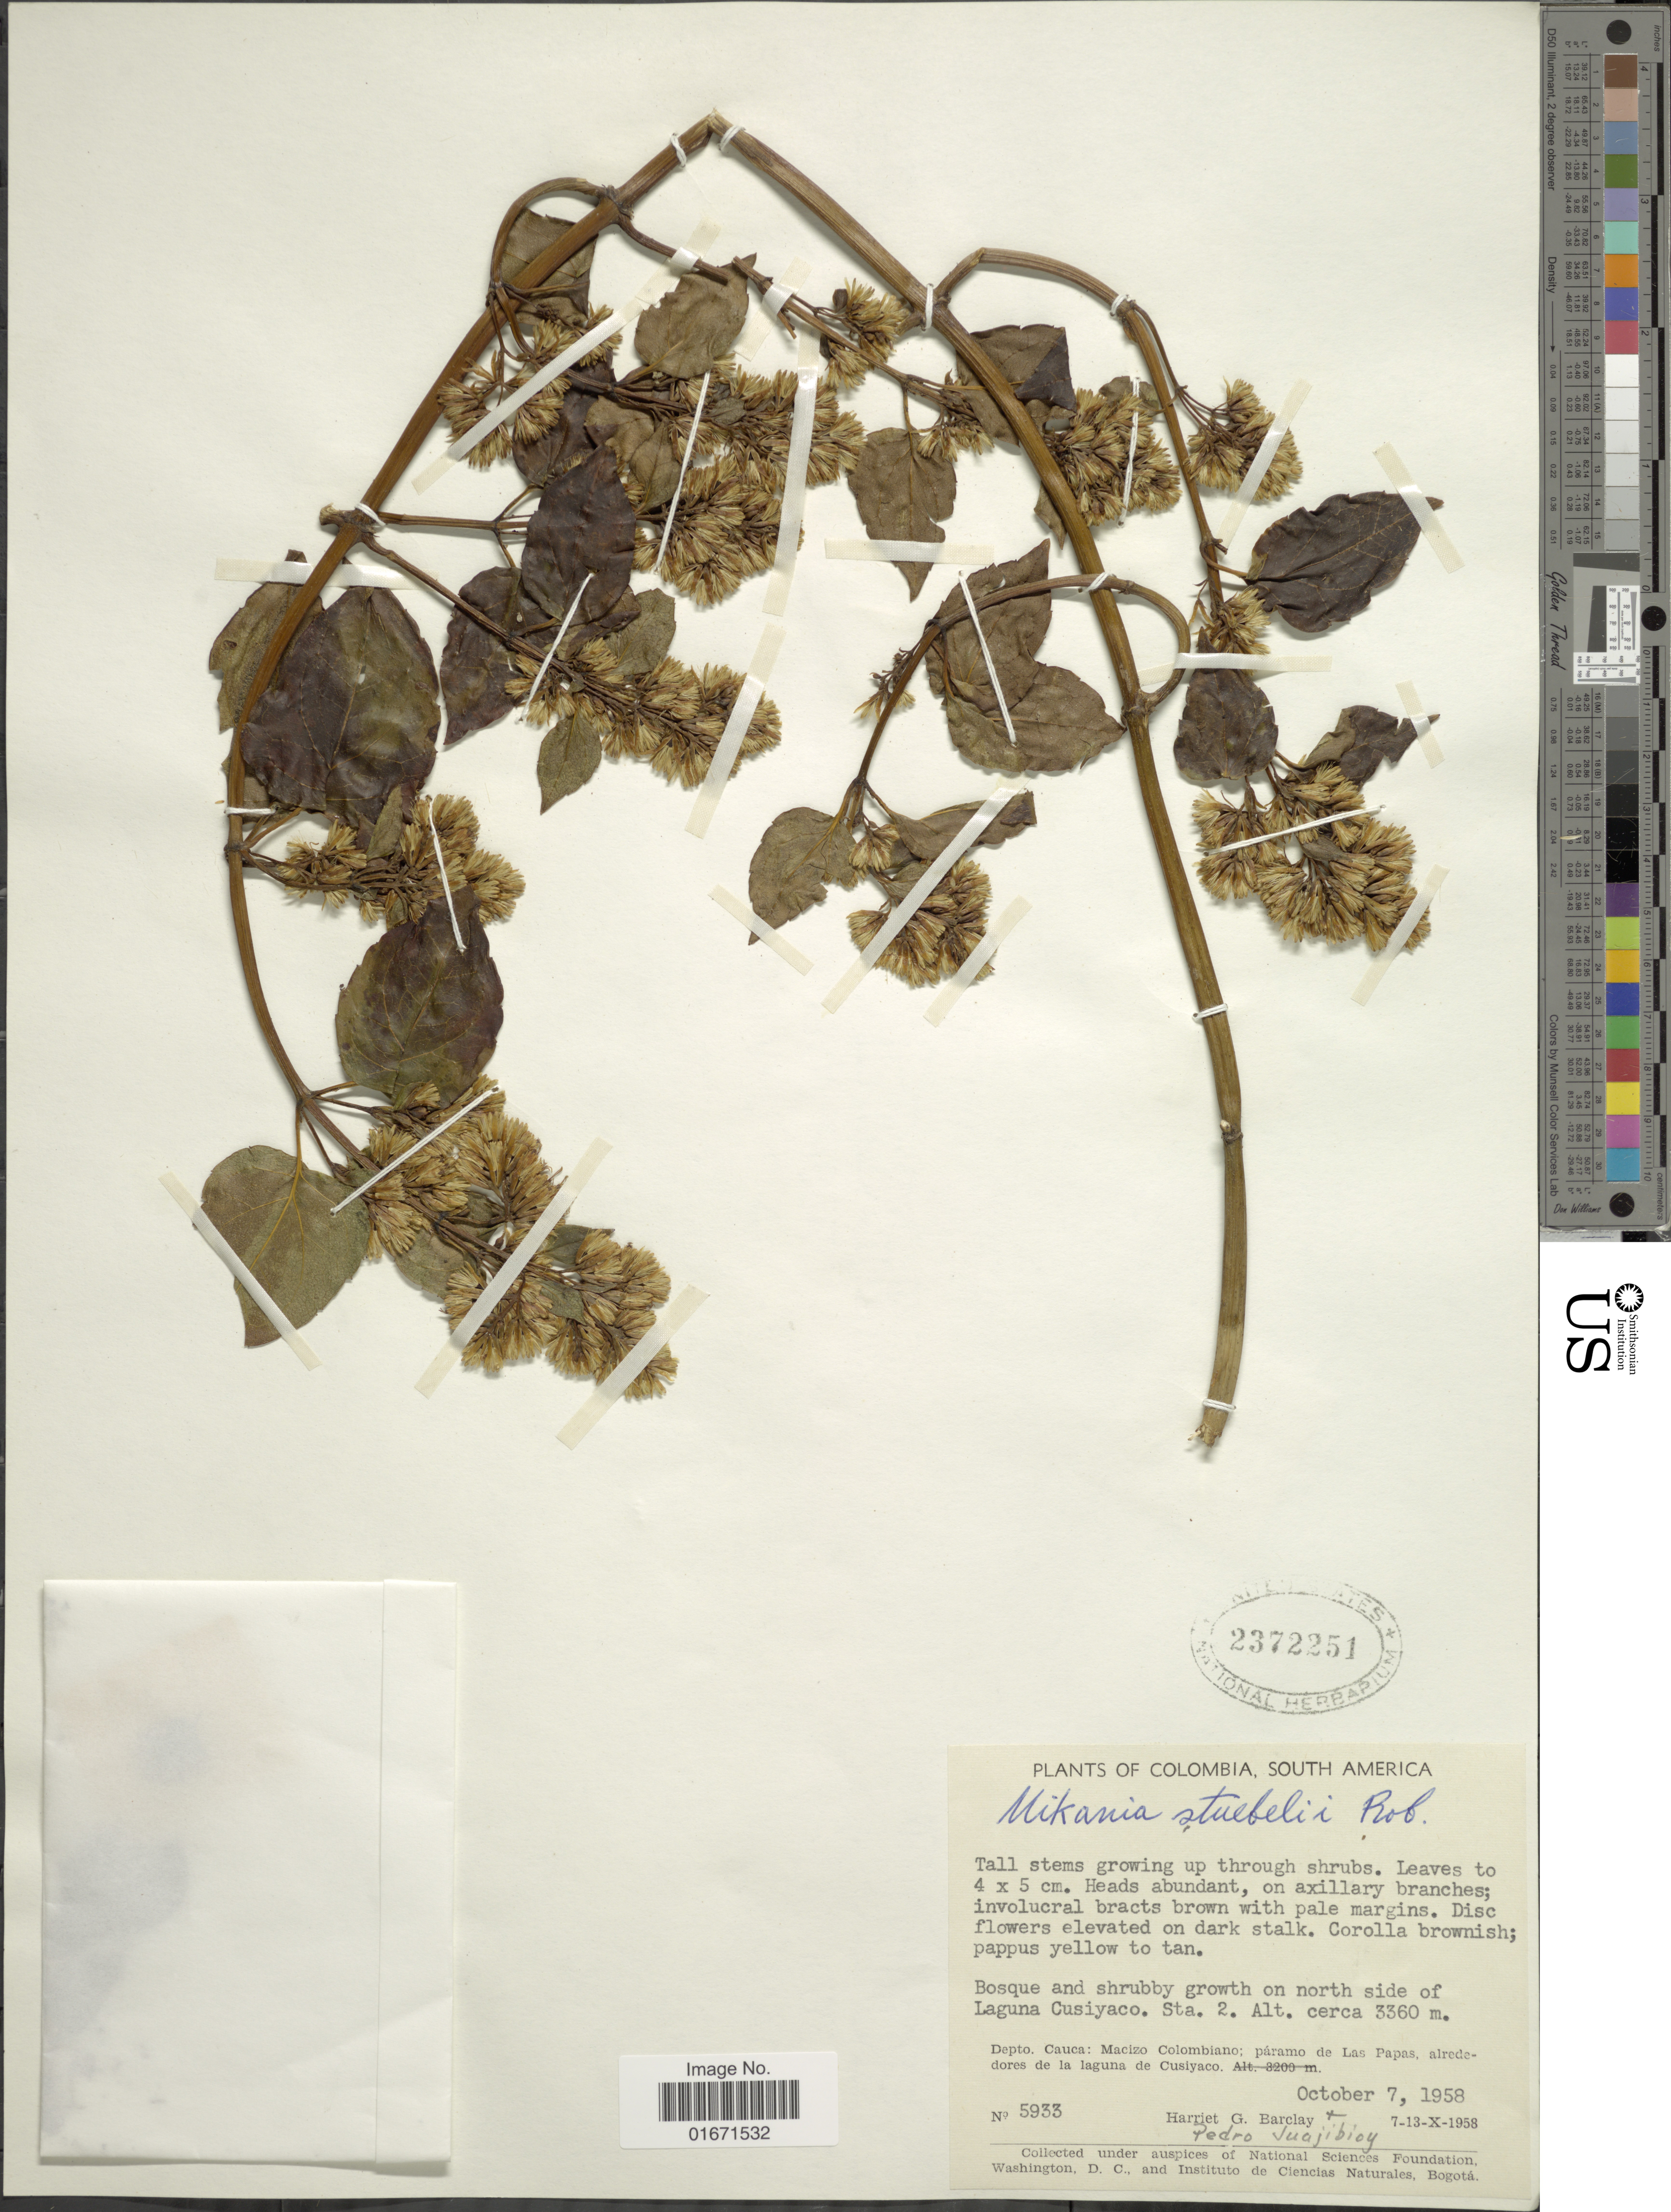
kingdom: Plantae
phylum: Tracheophyta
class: Magnoliopsida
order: Asterales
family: Asteraceae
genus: Mikania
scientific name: Mikania stuebelii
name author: Hieron.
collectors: H. G. Barclay & P. Juajibioy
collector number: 5933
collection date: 1958-10-07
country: Colombia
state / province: Cauca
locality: Depto. Cauca: Macizo Colombiano: páramo de Las Papas, alrededores de la laguna de Cusiyaco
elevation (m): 3360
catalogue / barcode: US 2372251